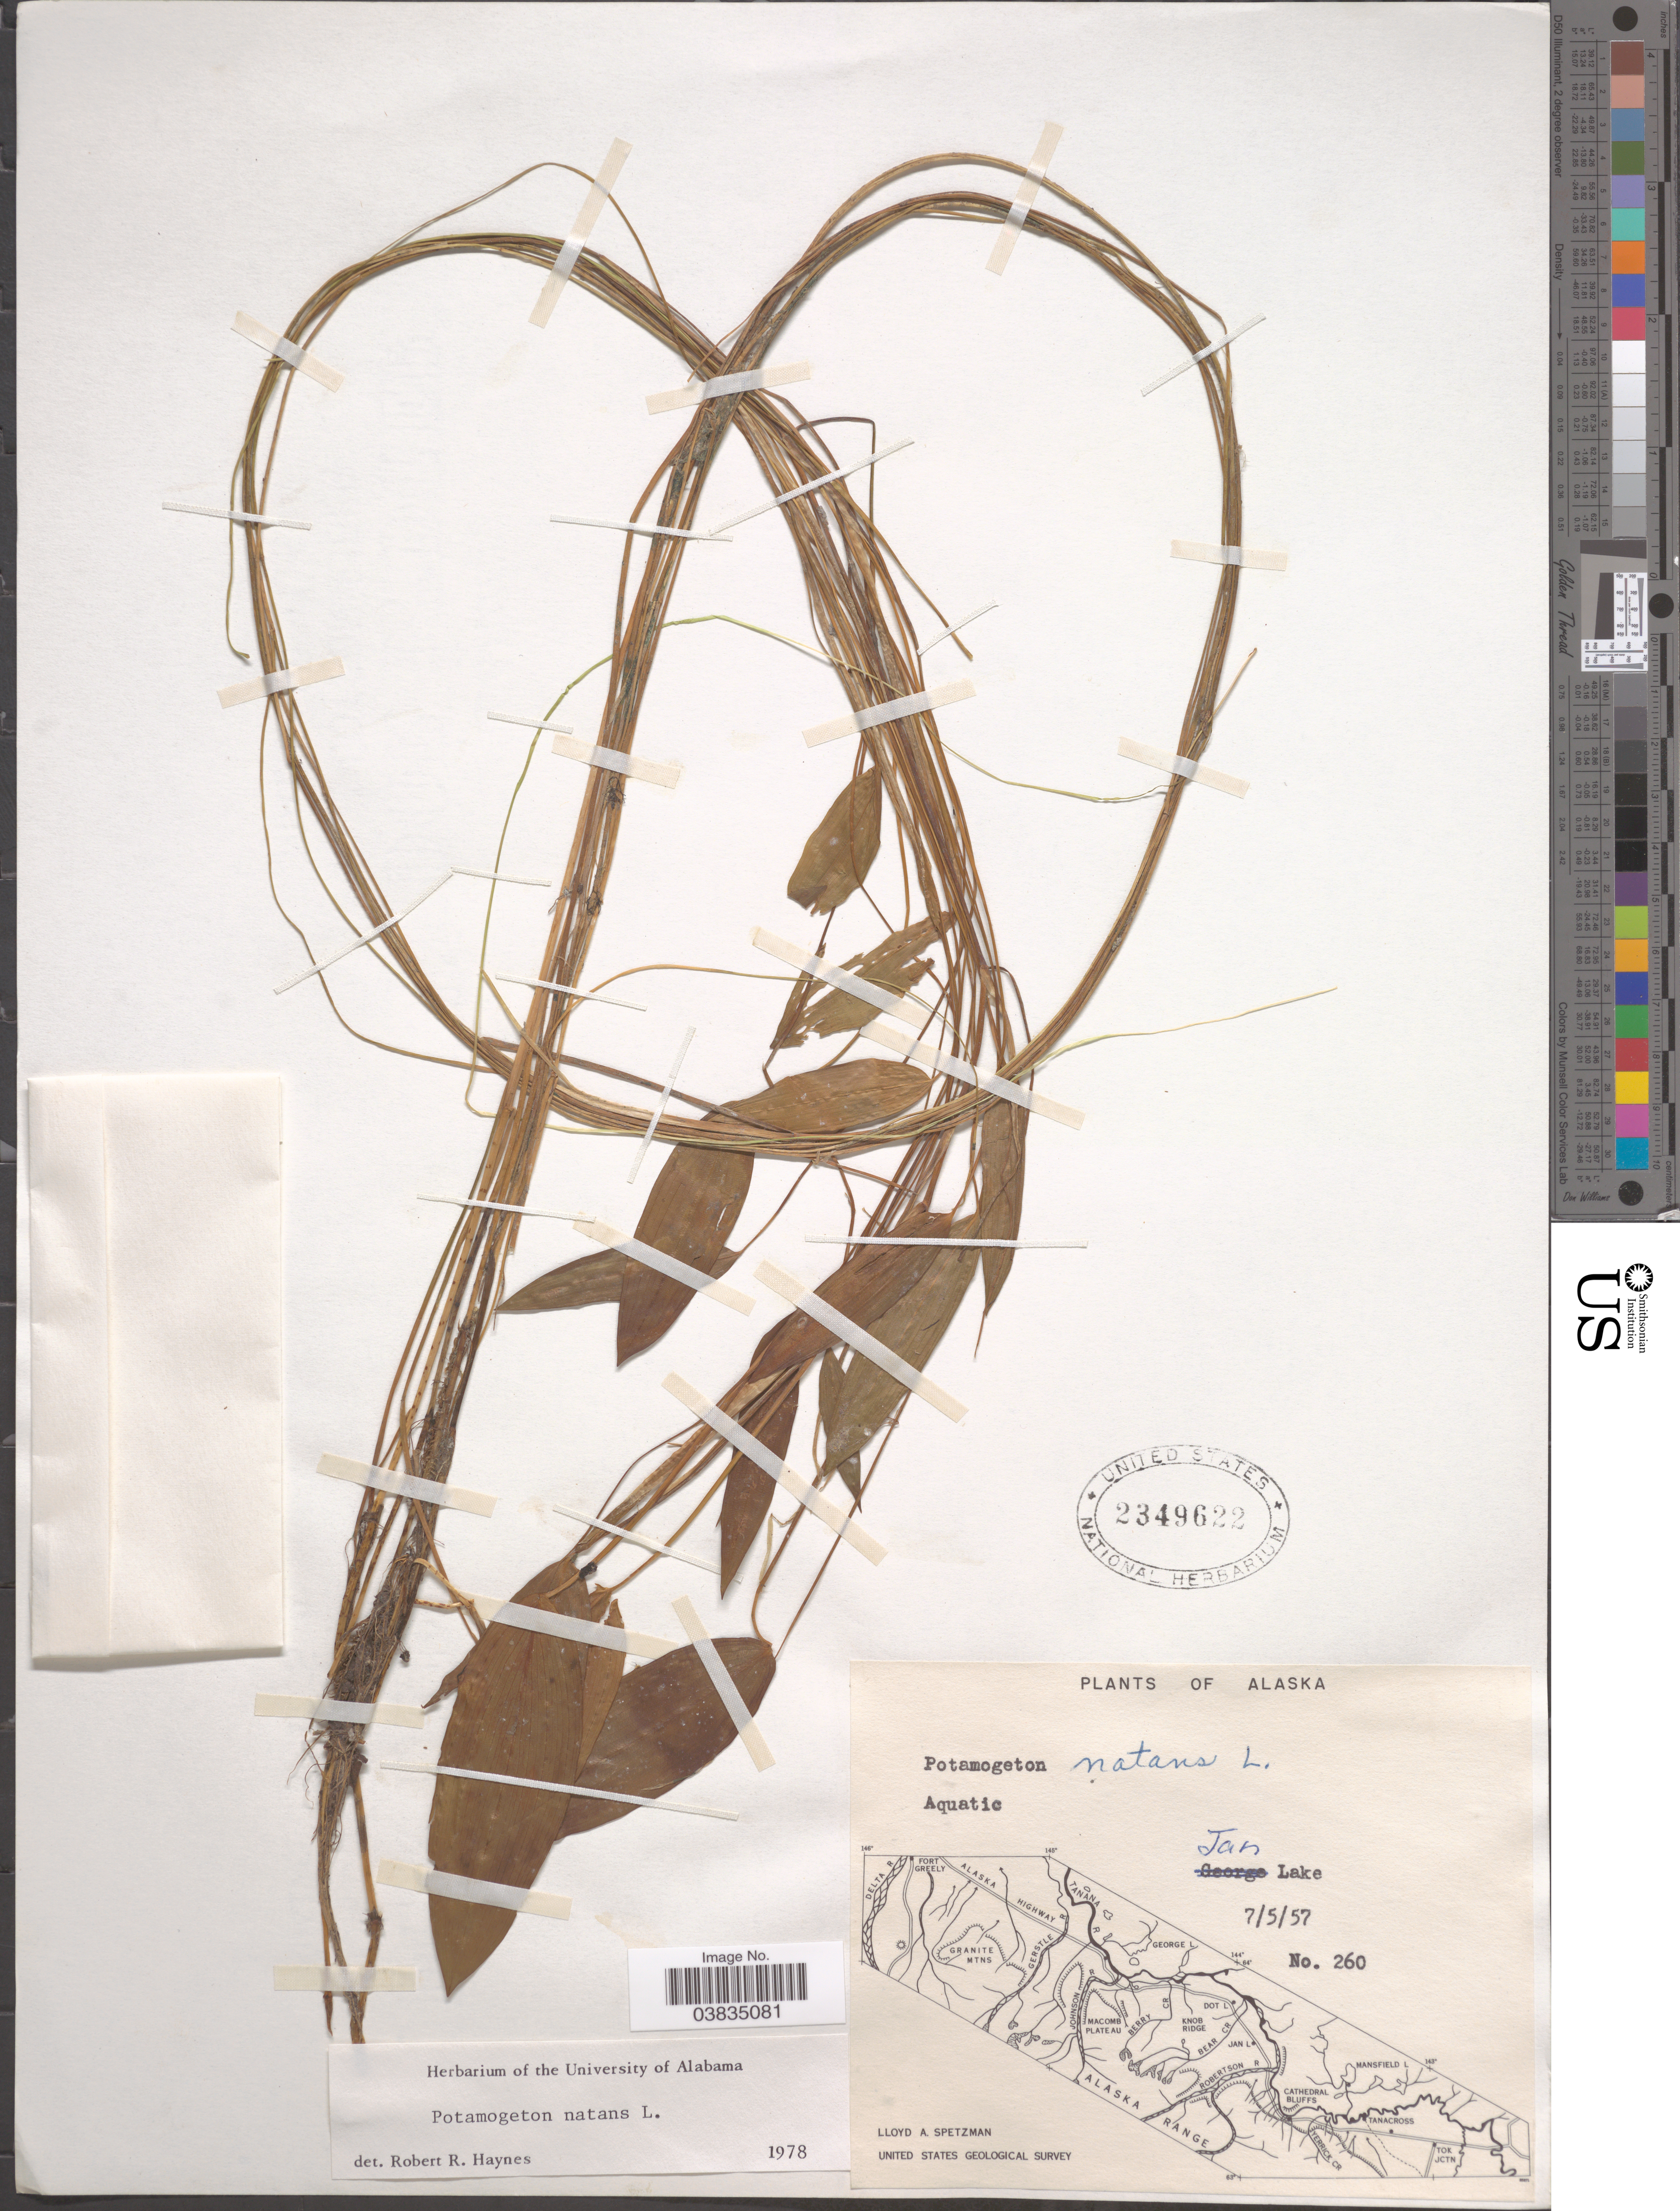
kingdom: Plantae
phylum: Tracheophyta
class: Liliopsida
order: Alismatales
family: Potamogetonaceae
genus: Potamogeton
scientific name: Potamogeton natans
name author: L.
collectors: L. Spetzman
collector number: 260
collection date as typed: Transcribed d/m/y: 5/7/57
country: United States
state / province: Alaska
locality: Aquatic. Jan Lake.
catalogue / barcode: US 2349622